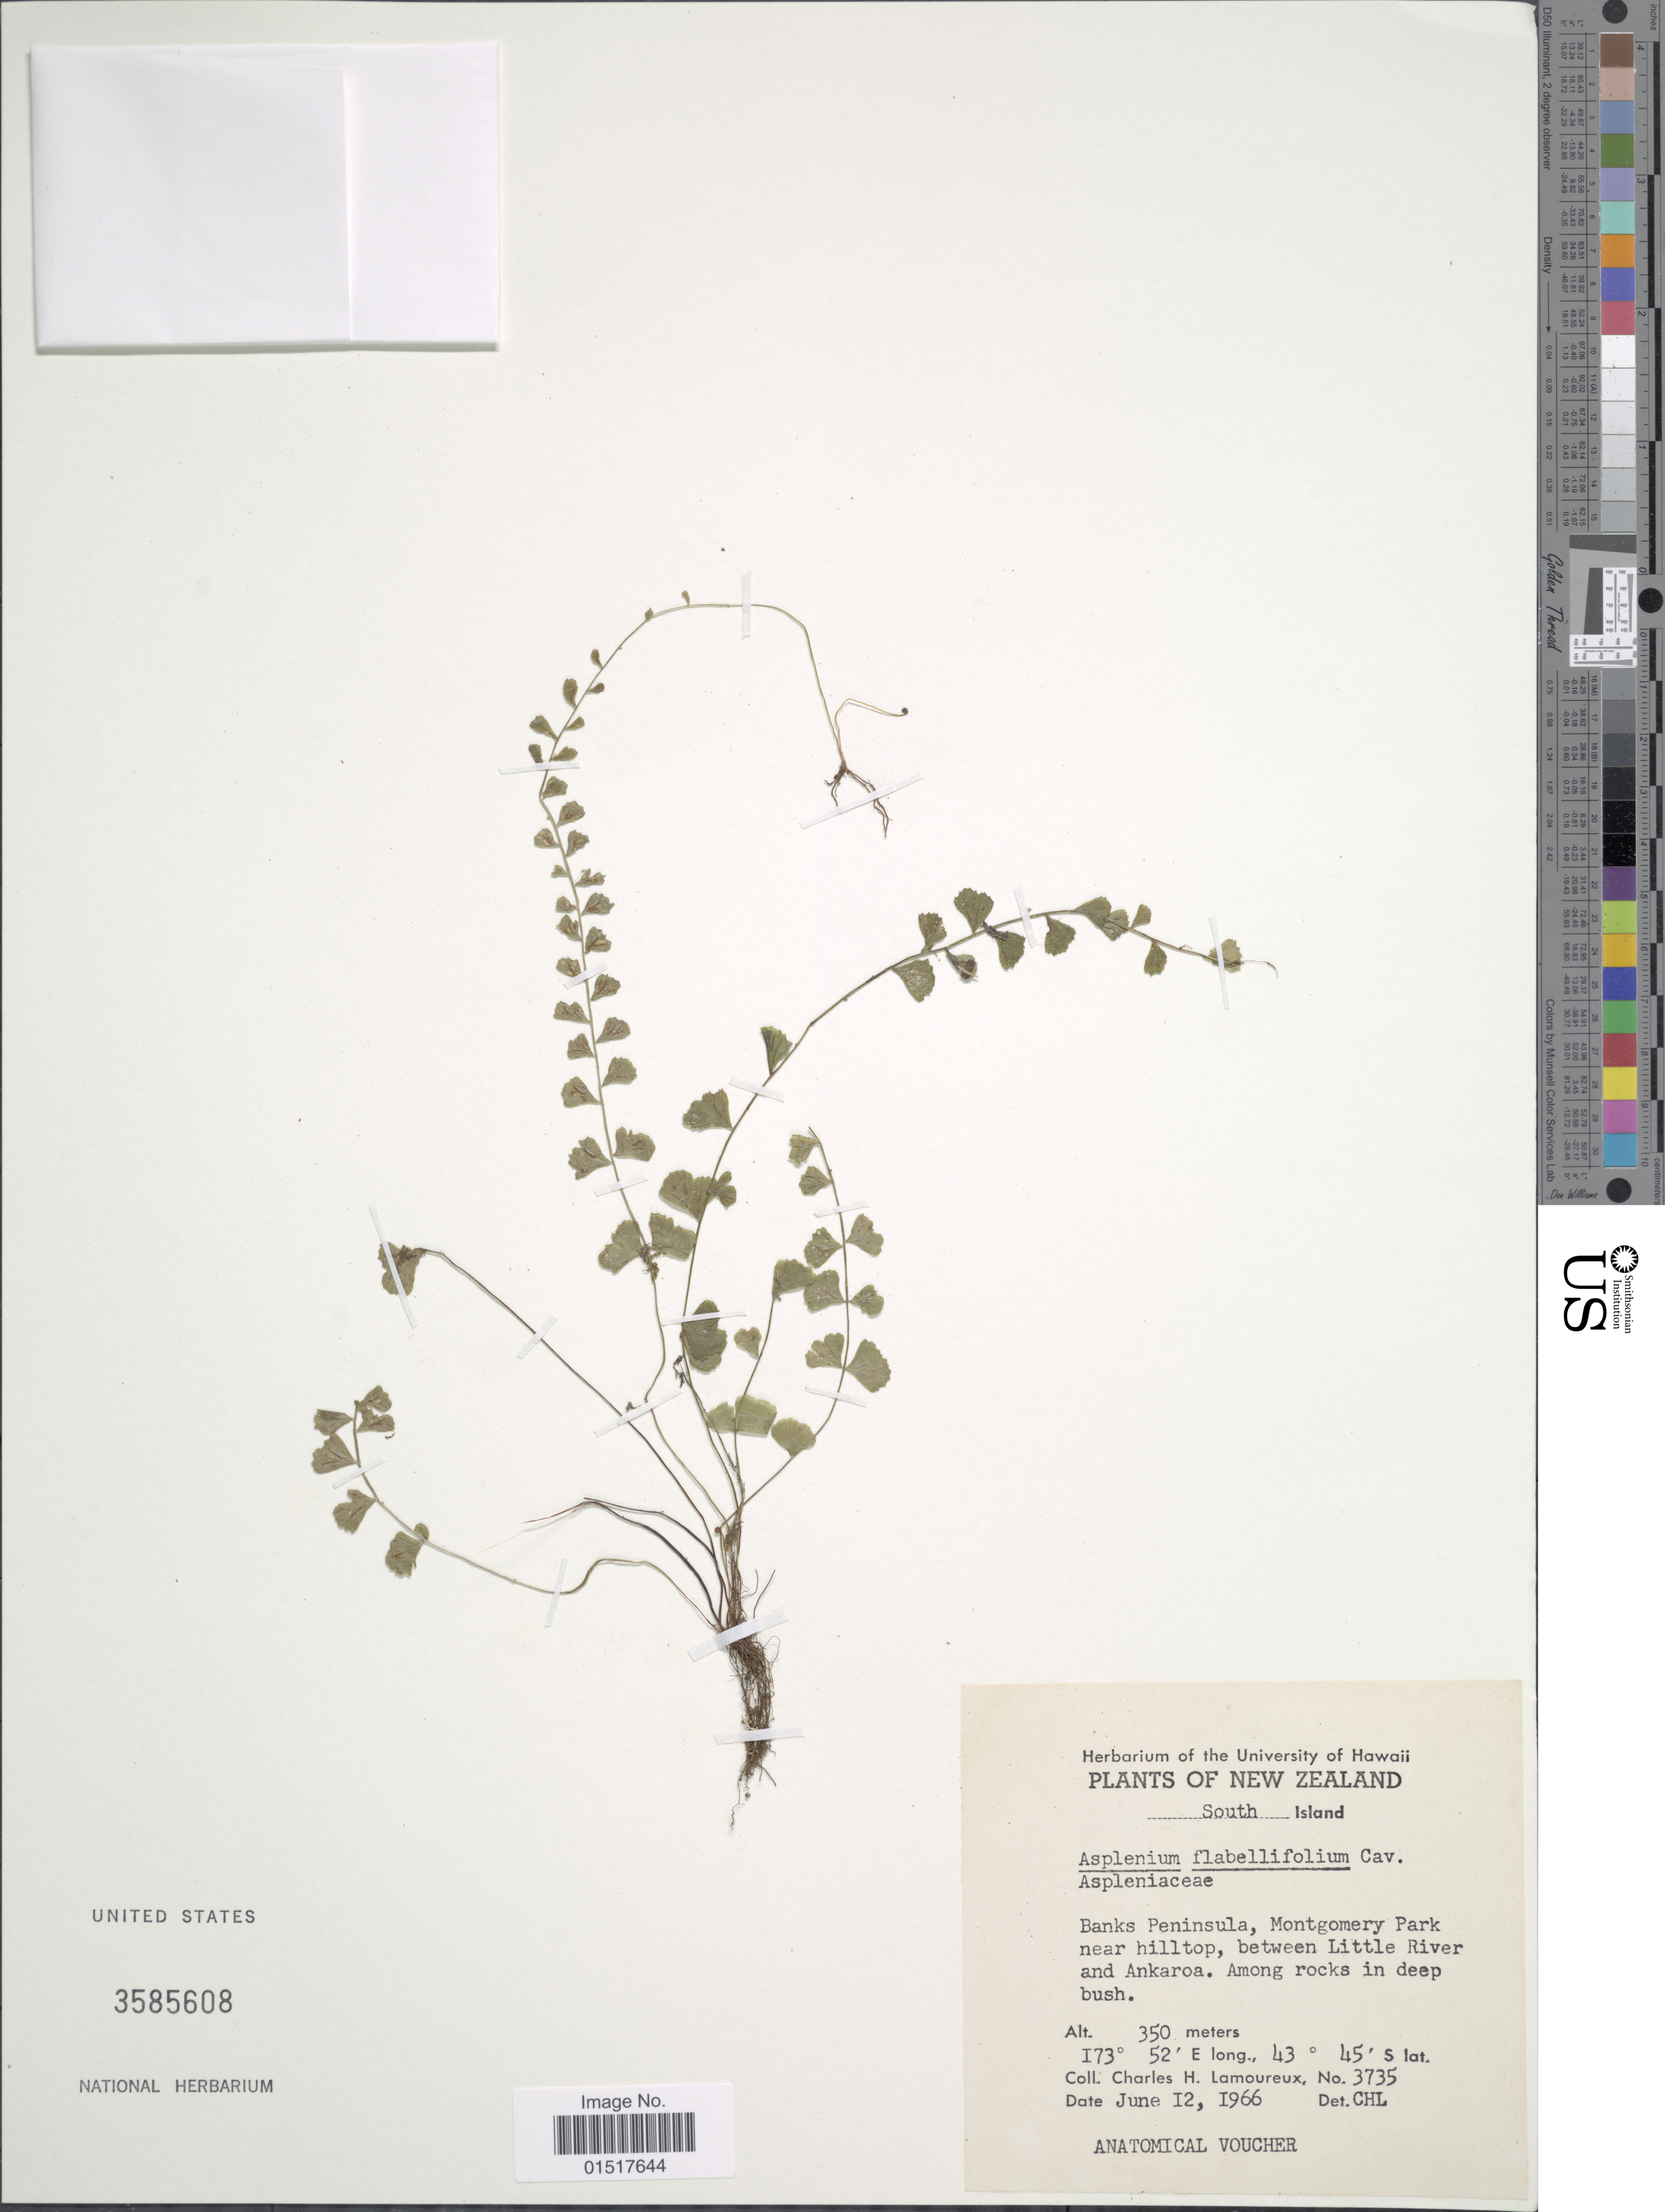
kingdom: Plantae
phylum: Tracheophyta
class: Polypodiopsida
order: Polypodiales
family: Aspleniaceae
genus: Asplenium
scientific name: Asplenium flabellifolium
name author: Cav.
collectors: C. H. Lamoureux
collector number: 3735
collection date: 1966-06-12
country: New Zealand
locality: South Island. Banks Peninsula, Montgomery Park near hilltop, between Little River and Ankaroa.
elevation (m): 350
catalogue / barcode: US 3585608